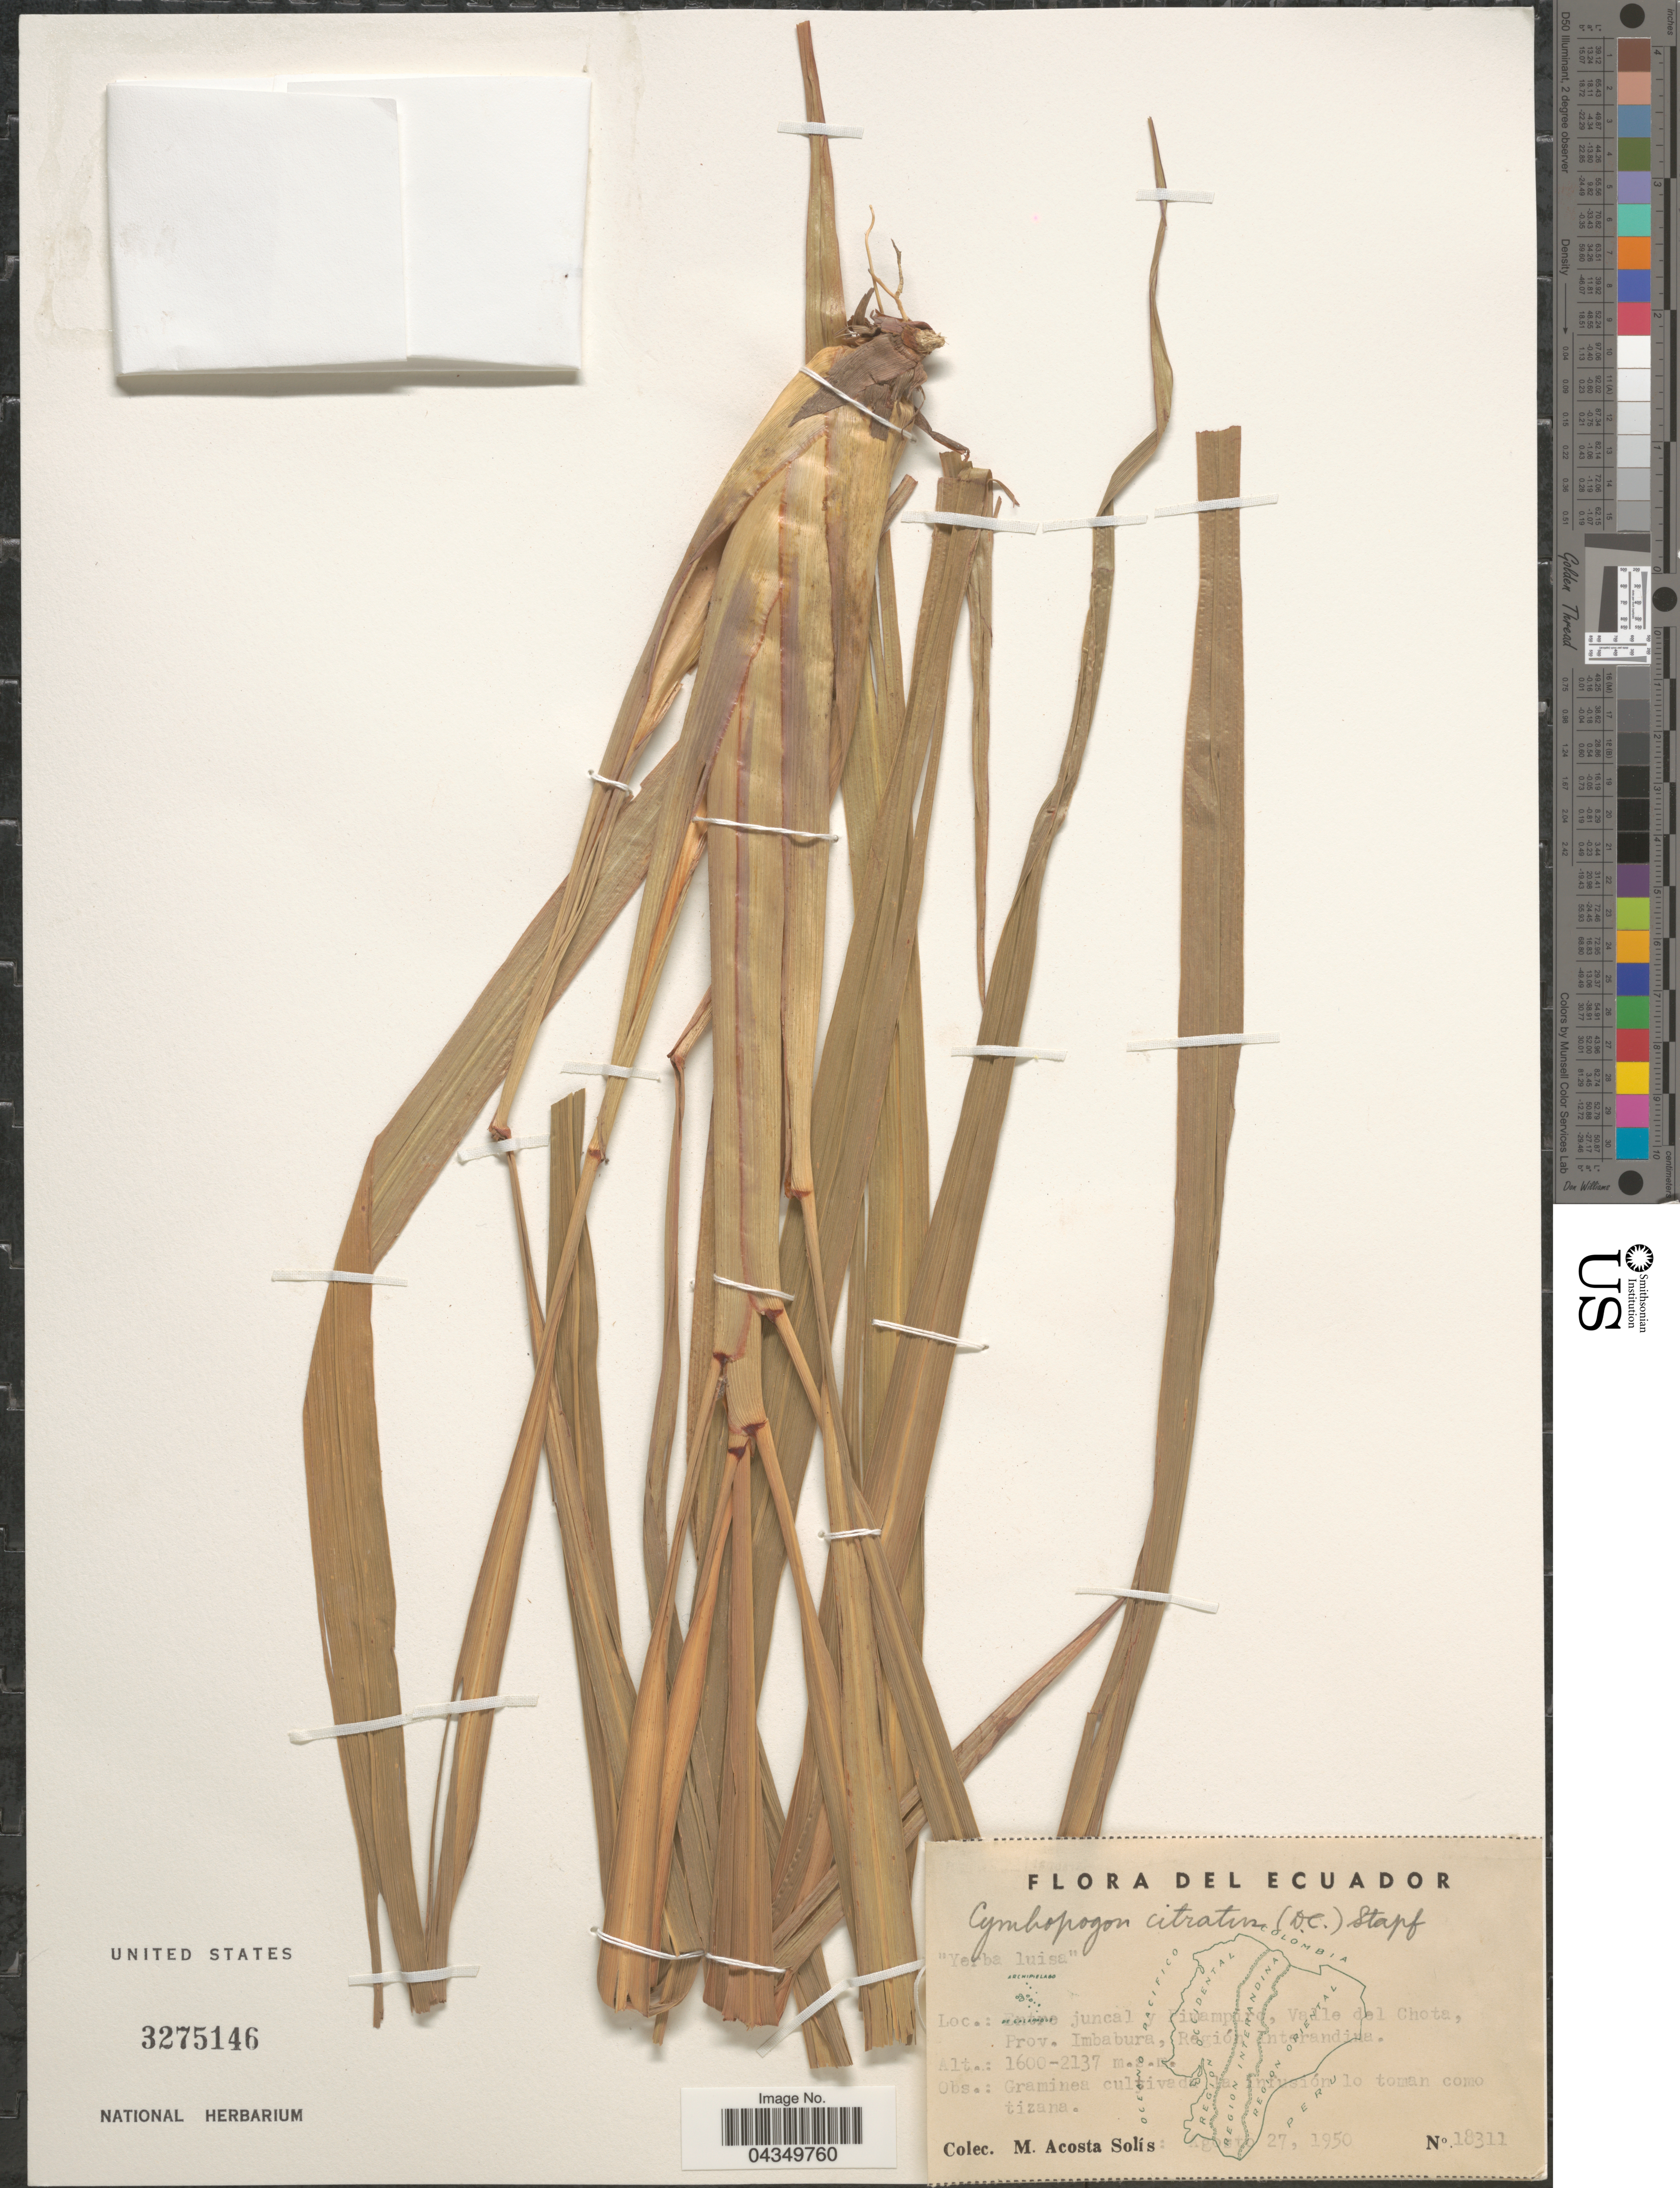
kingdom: Plantae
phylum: Tracheophyta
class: Liliopsida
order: Poales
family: Poaceae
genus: Cymbopogon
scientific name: Cymbopogon citratus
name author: (DC.) Stapf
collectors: M. Acosta Solis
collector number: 18311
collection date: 1950-08-27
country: Ecuador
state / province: Imbabura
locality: Juncal y Pimampiro, Valle del Chota, Región Interandina.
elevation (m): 1600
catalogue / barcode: US 3275146